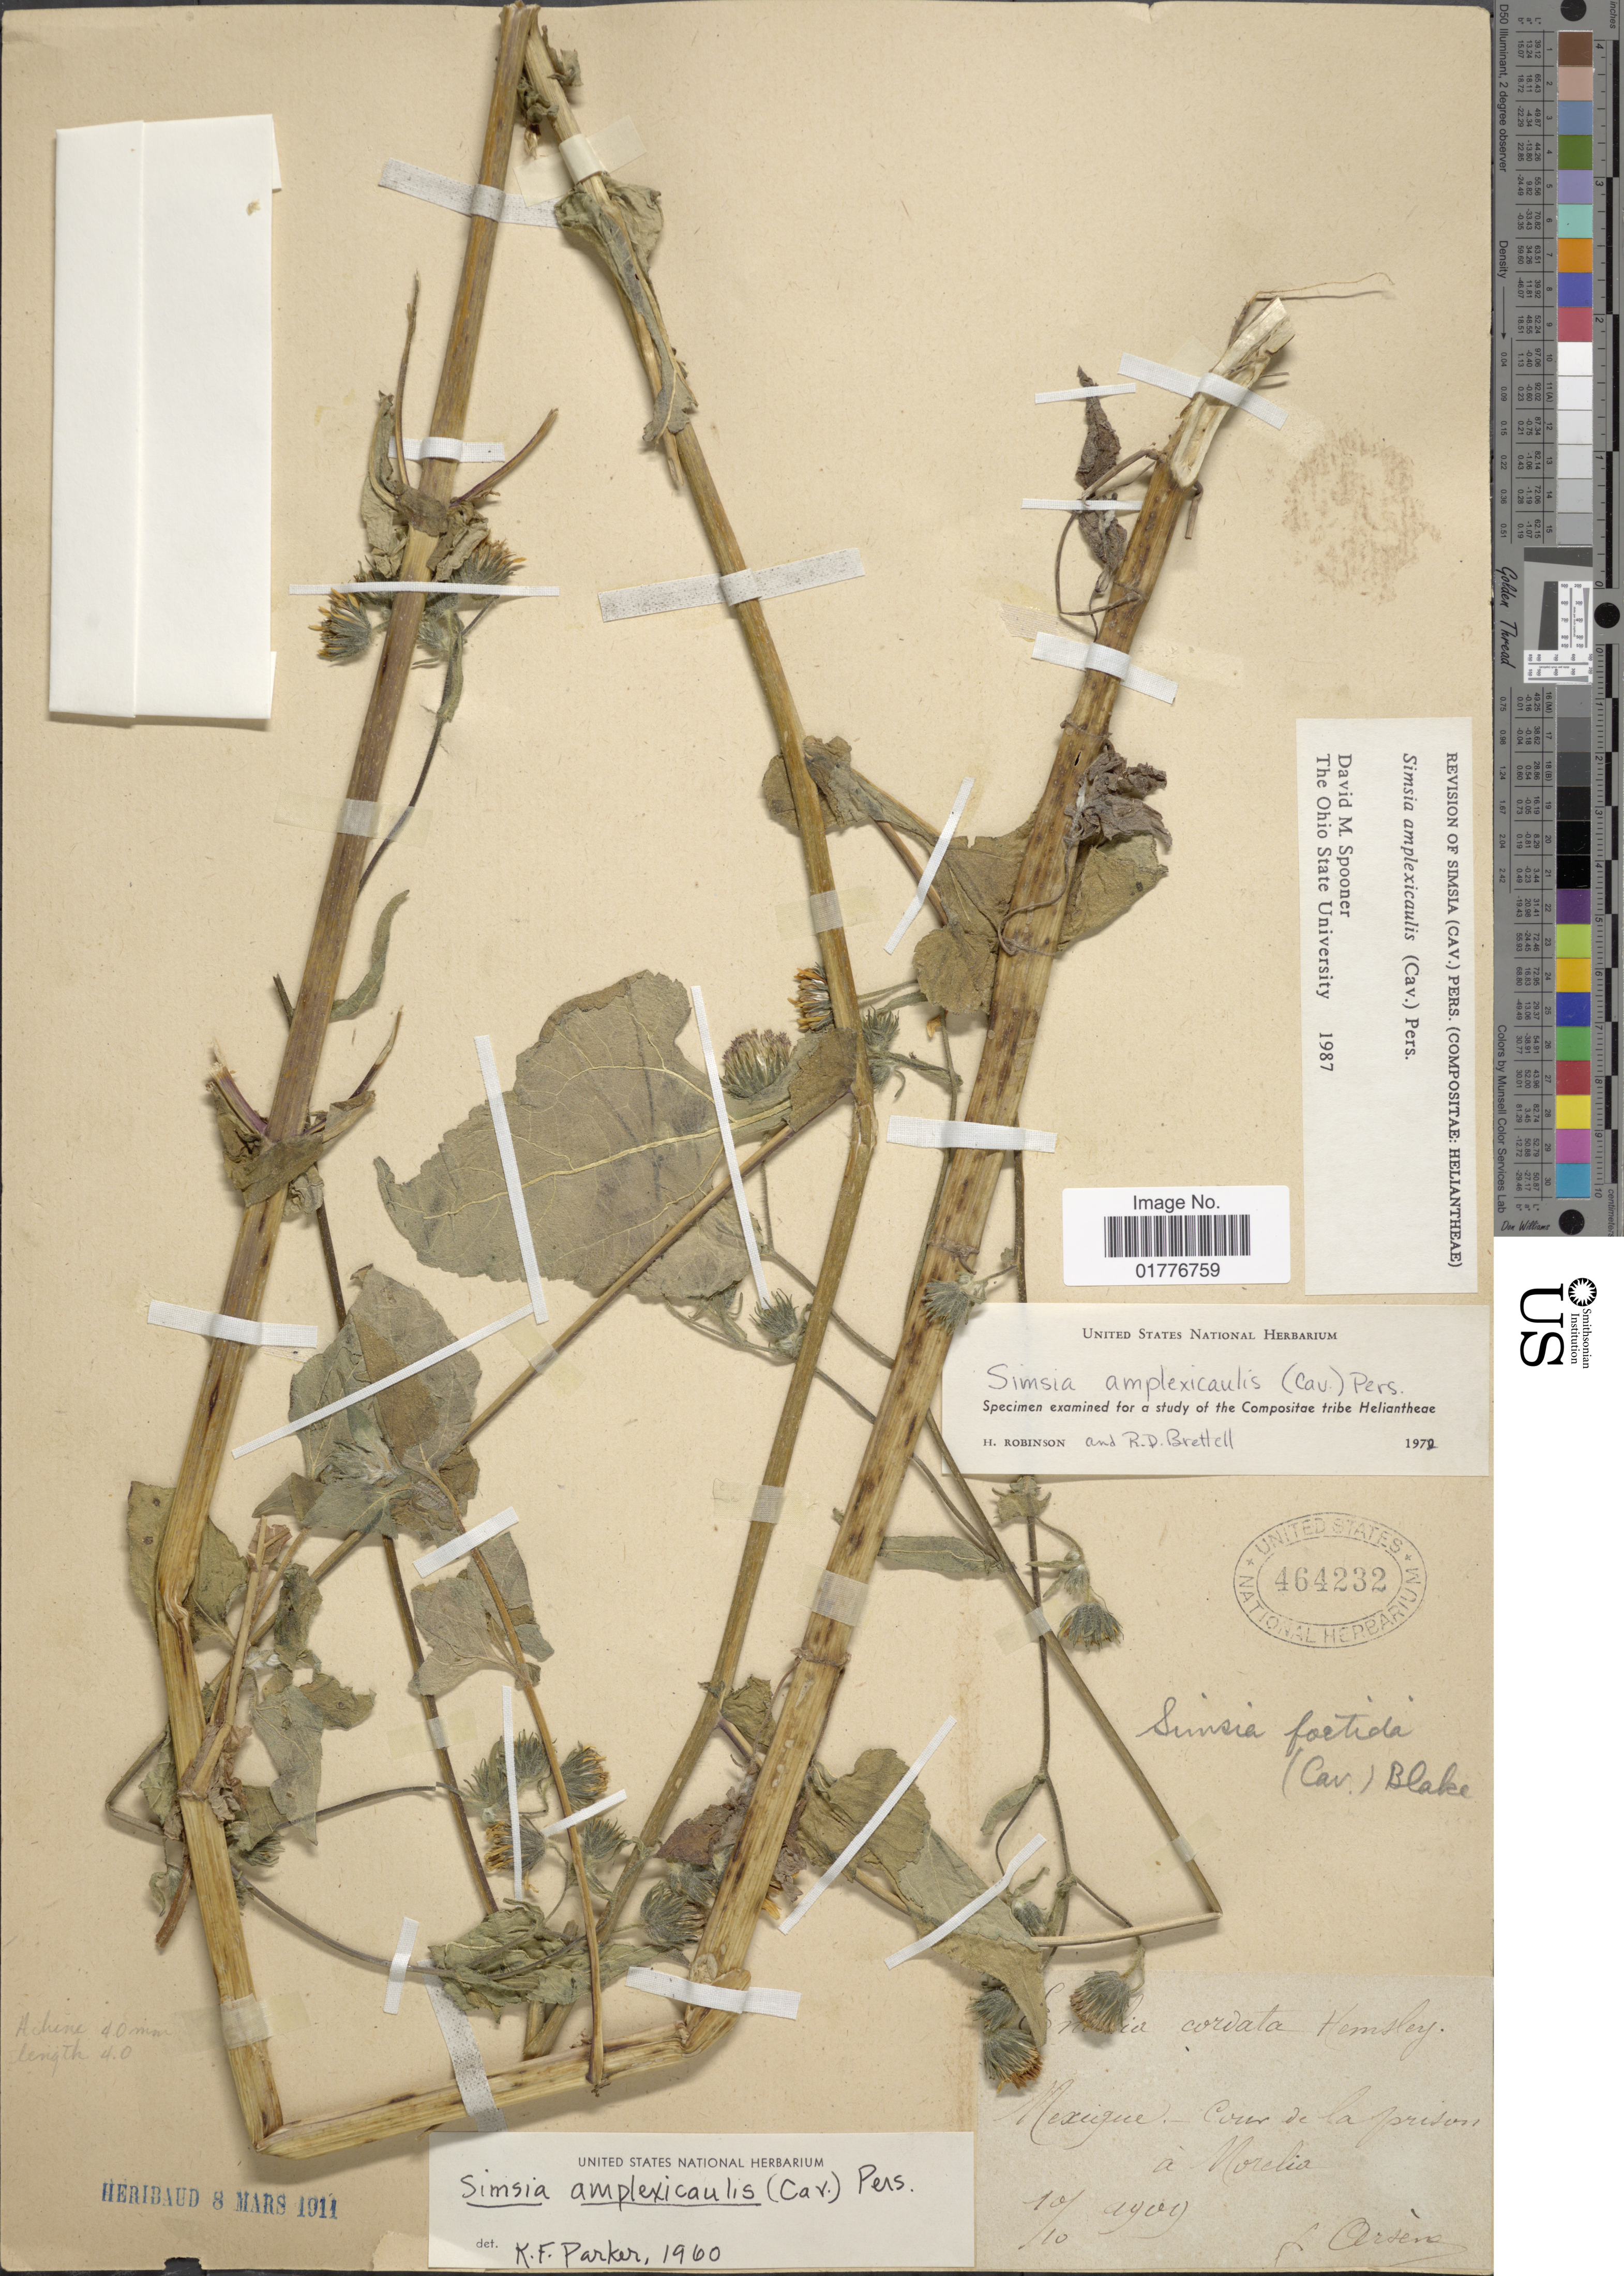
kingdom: Plantae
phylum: Tracheophyta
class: Magnoliopsida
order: Asterales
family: Asteraceae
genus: Simsia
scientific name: Simsia amplexicaulis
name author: (Cav.) Pers.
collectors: F. Arsène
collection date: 1909-10-10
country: Mexico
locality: Cerro de la prison a Morelia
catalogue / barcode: US 464232